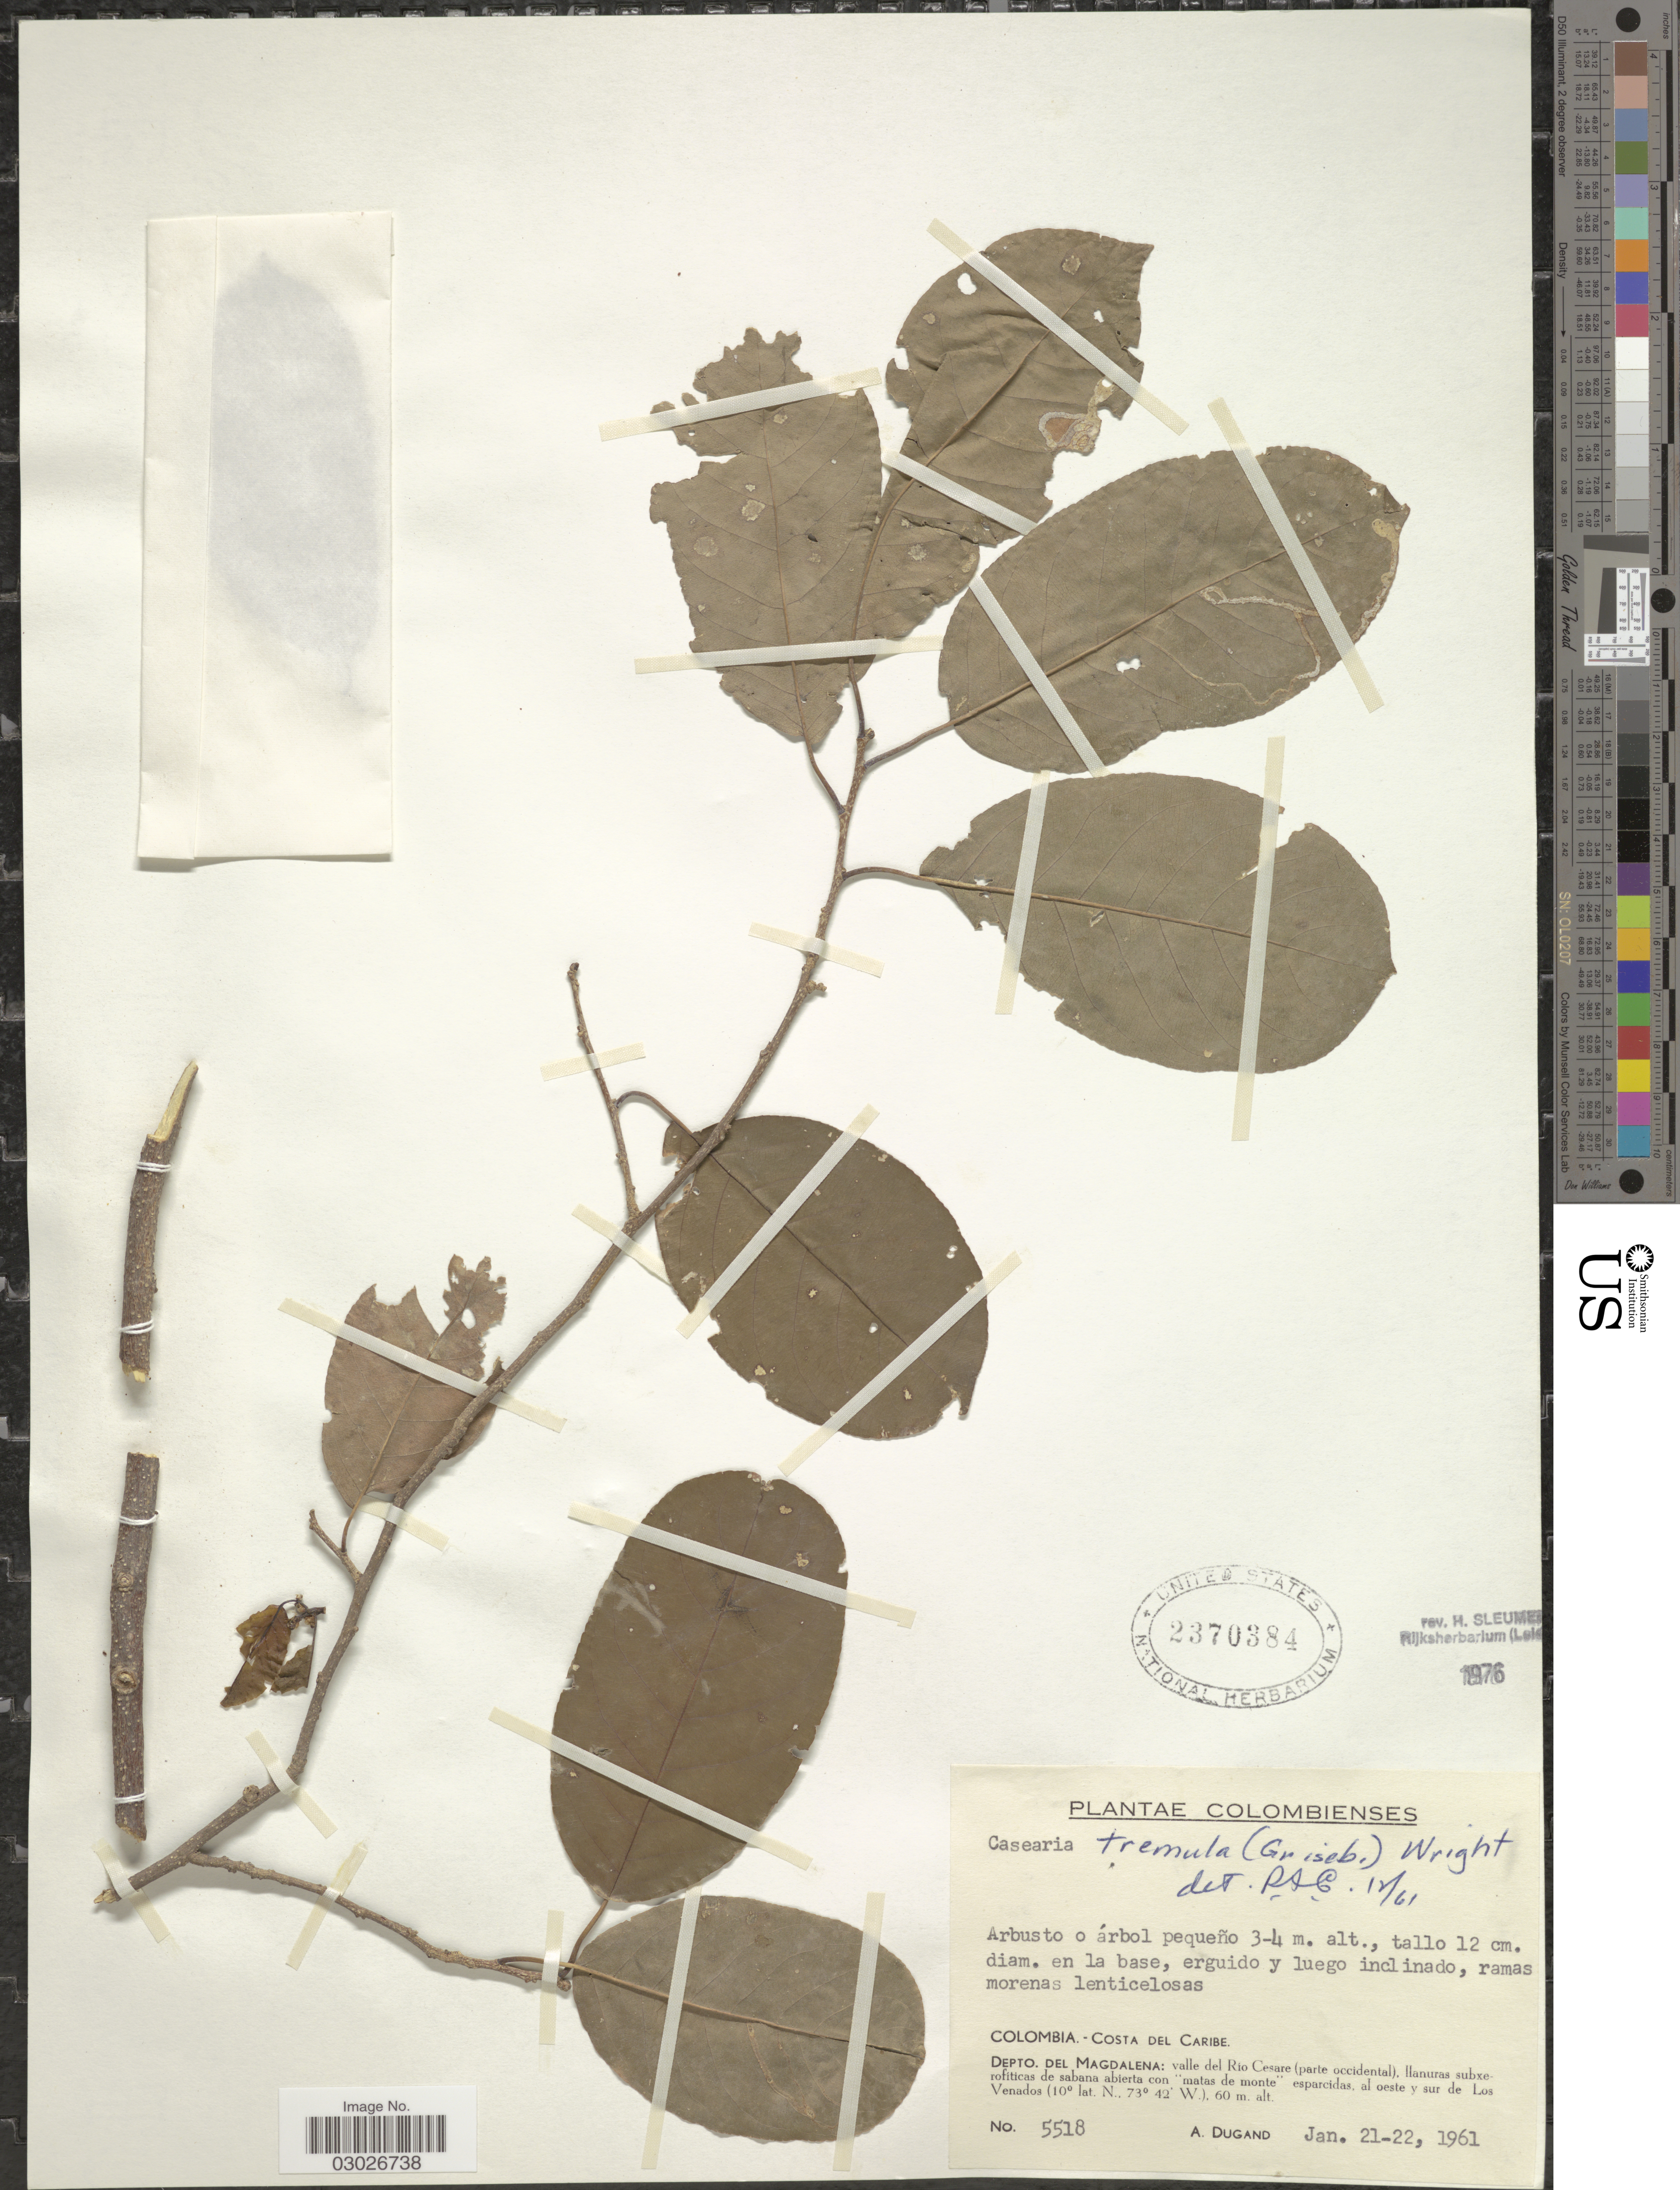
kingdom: Plantae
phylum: Tracheophyta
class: Magnoliopsida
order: Malpighiales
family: Salicaceae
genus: Casearia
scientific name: Casearia tremula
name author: (Griseb.) Griseb. ex C. Wright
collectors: A. Dugand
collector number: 5518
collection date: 1961-01-21/1961-01-22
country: Colombia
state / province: Magdalena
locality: Depto. del Magdalena: valle del Río Cesare (parte occidental), llanuras subxerofíticas de sabana abierta con "matas de monte" esparcidas, al oeste y sur de Los Venados.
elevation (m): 60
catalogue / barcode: US 2370384